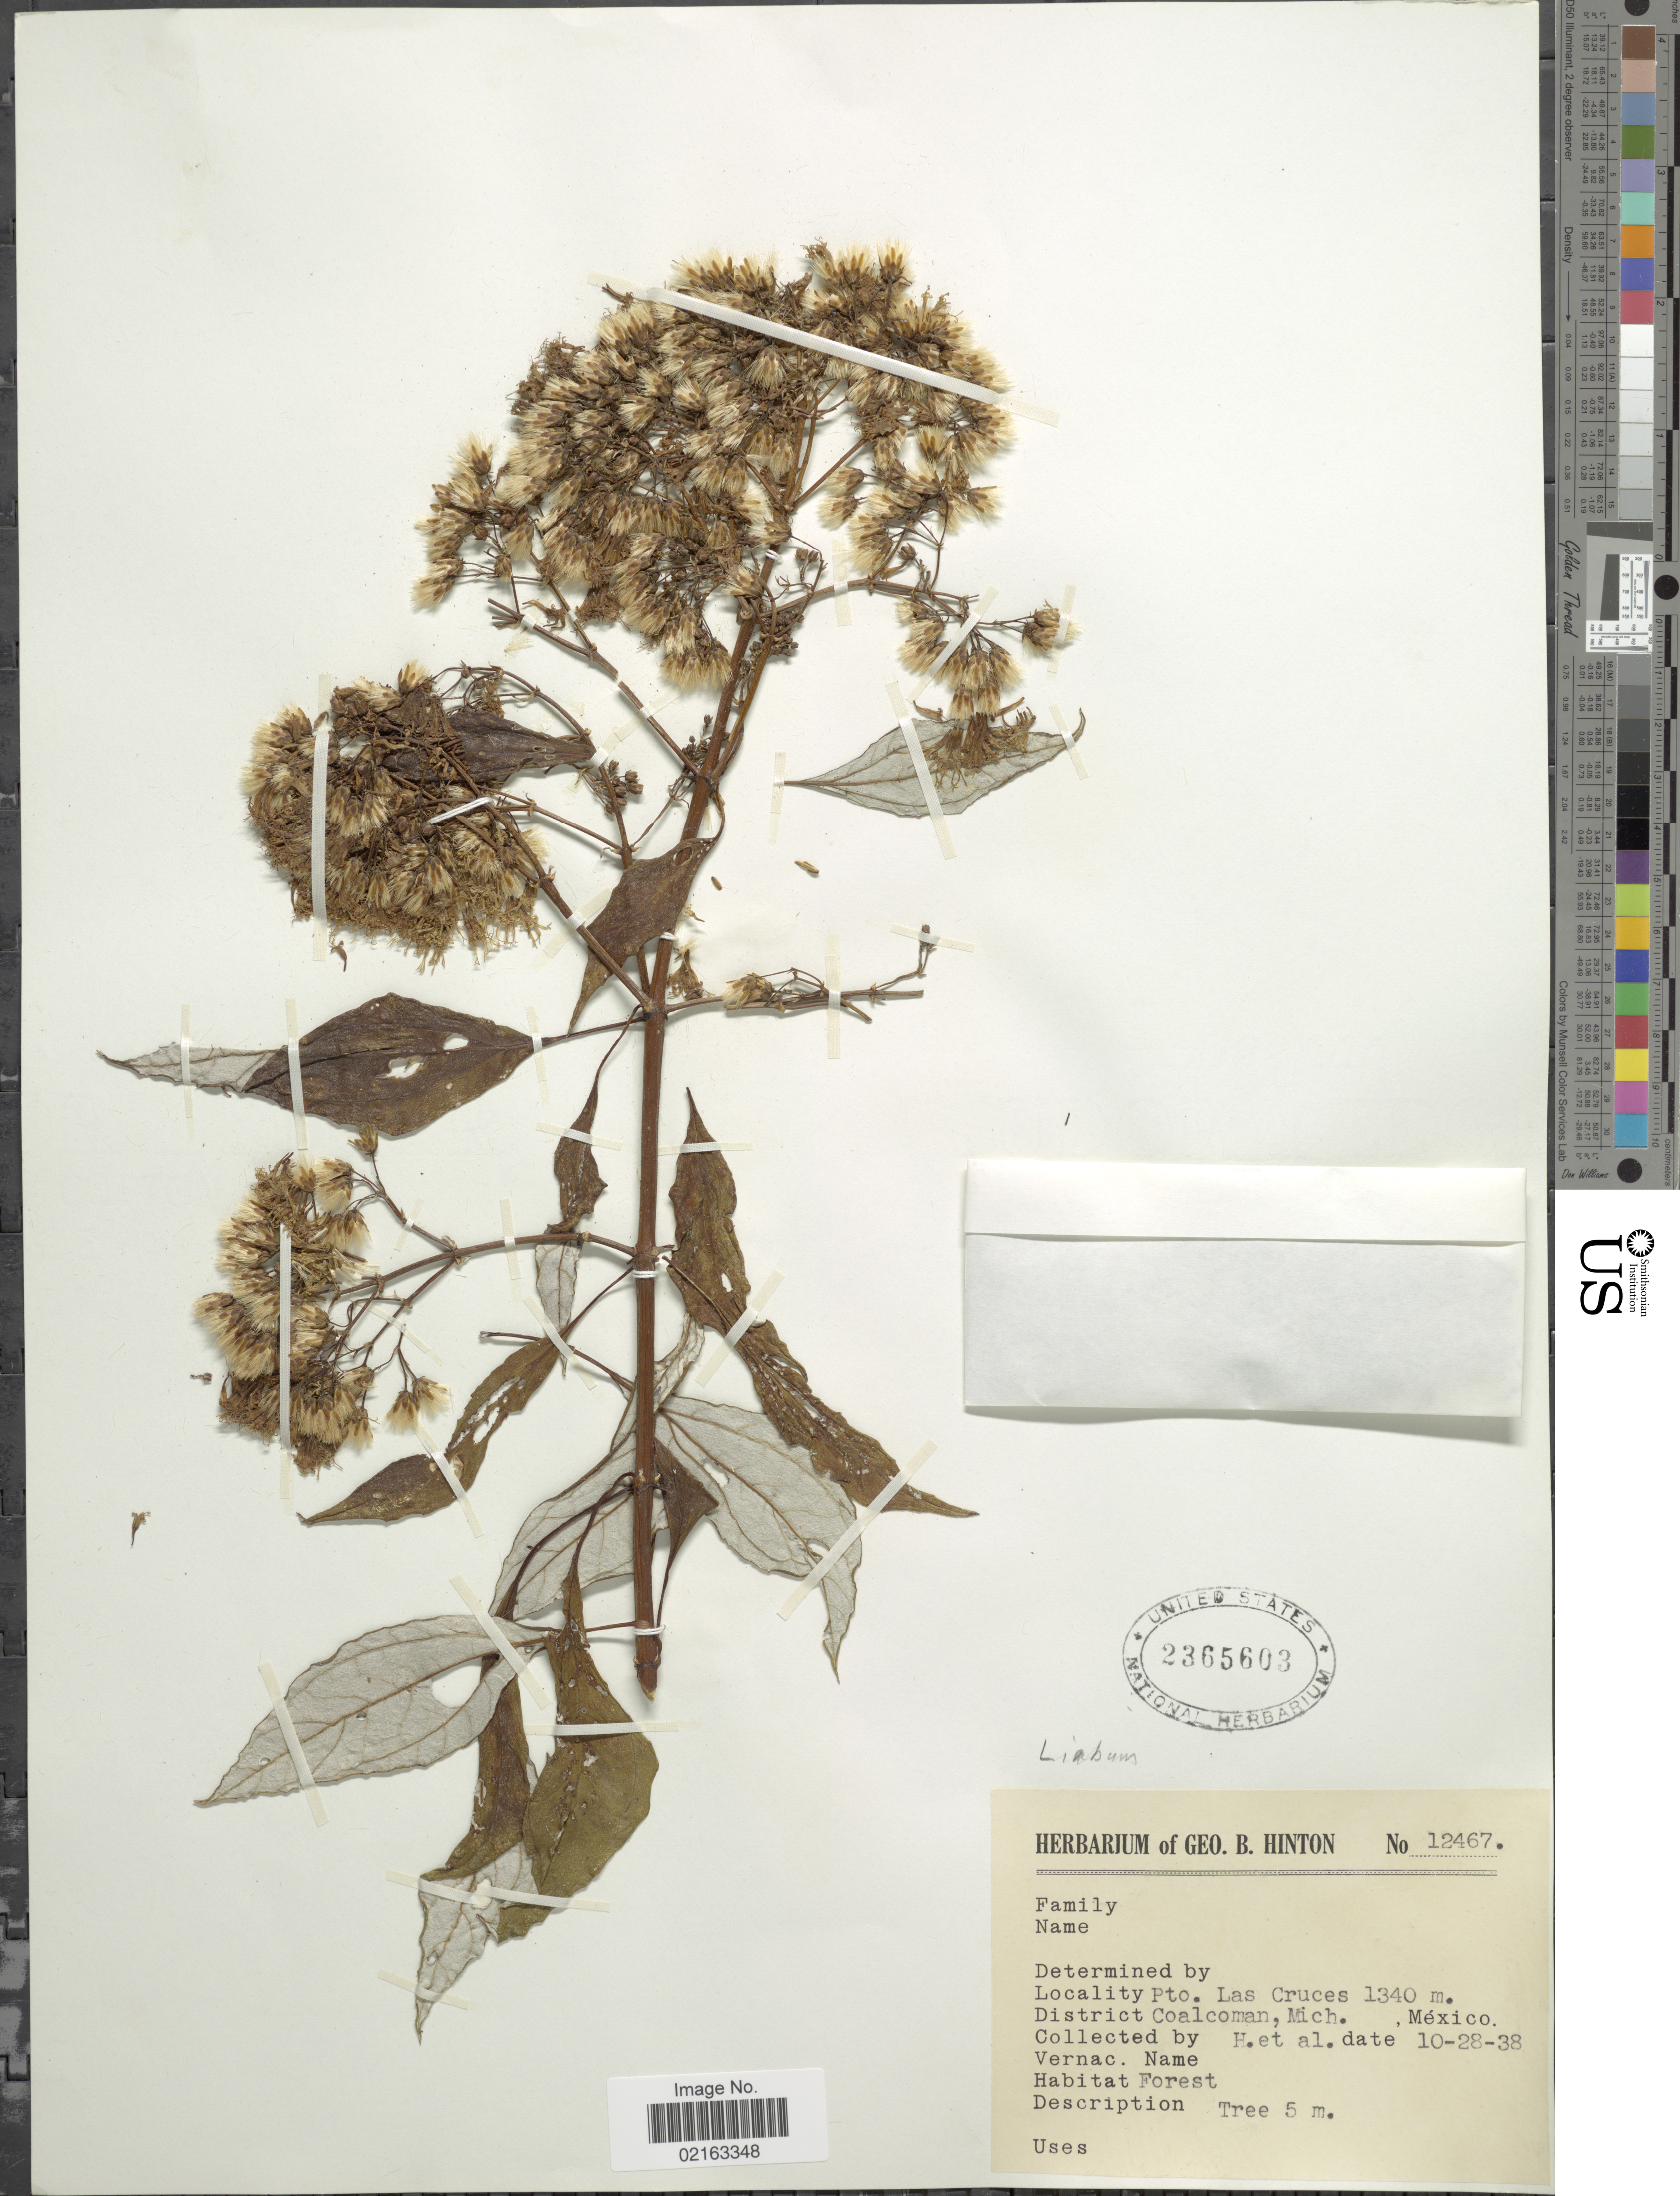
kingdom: Plantae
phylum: Tracheophyta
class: Magnoliopsida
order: Asterales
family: Asteraceae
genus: Sinclairia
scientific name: Sinclairia glabra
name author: (Hemsl.) Rydb.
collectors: G. B. Hinton & et al.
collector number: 12467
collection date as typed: Transcribed d/m/y: 28/10/38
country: Mexico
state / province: Michoacán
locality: Pto. Las Cruces. District Coalcoman, Mich., México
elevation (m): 1340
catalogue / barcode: US 2365603